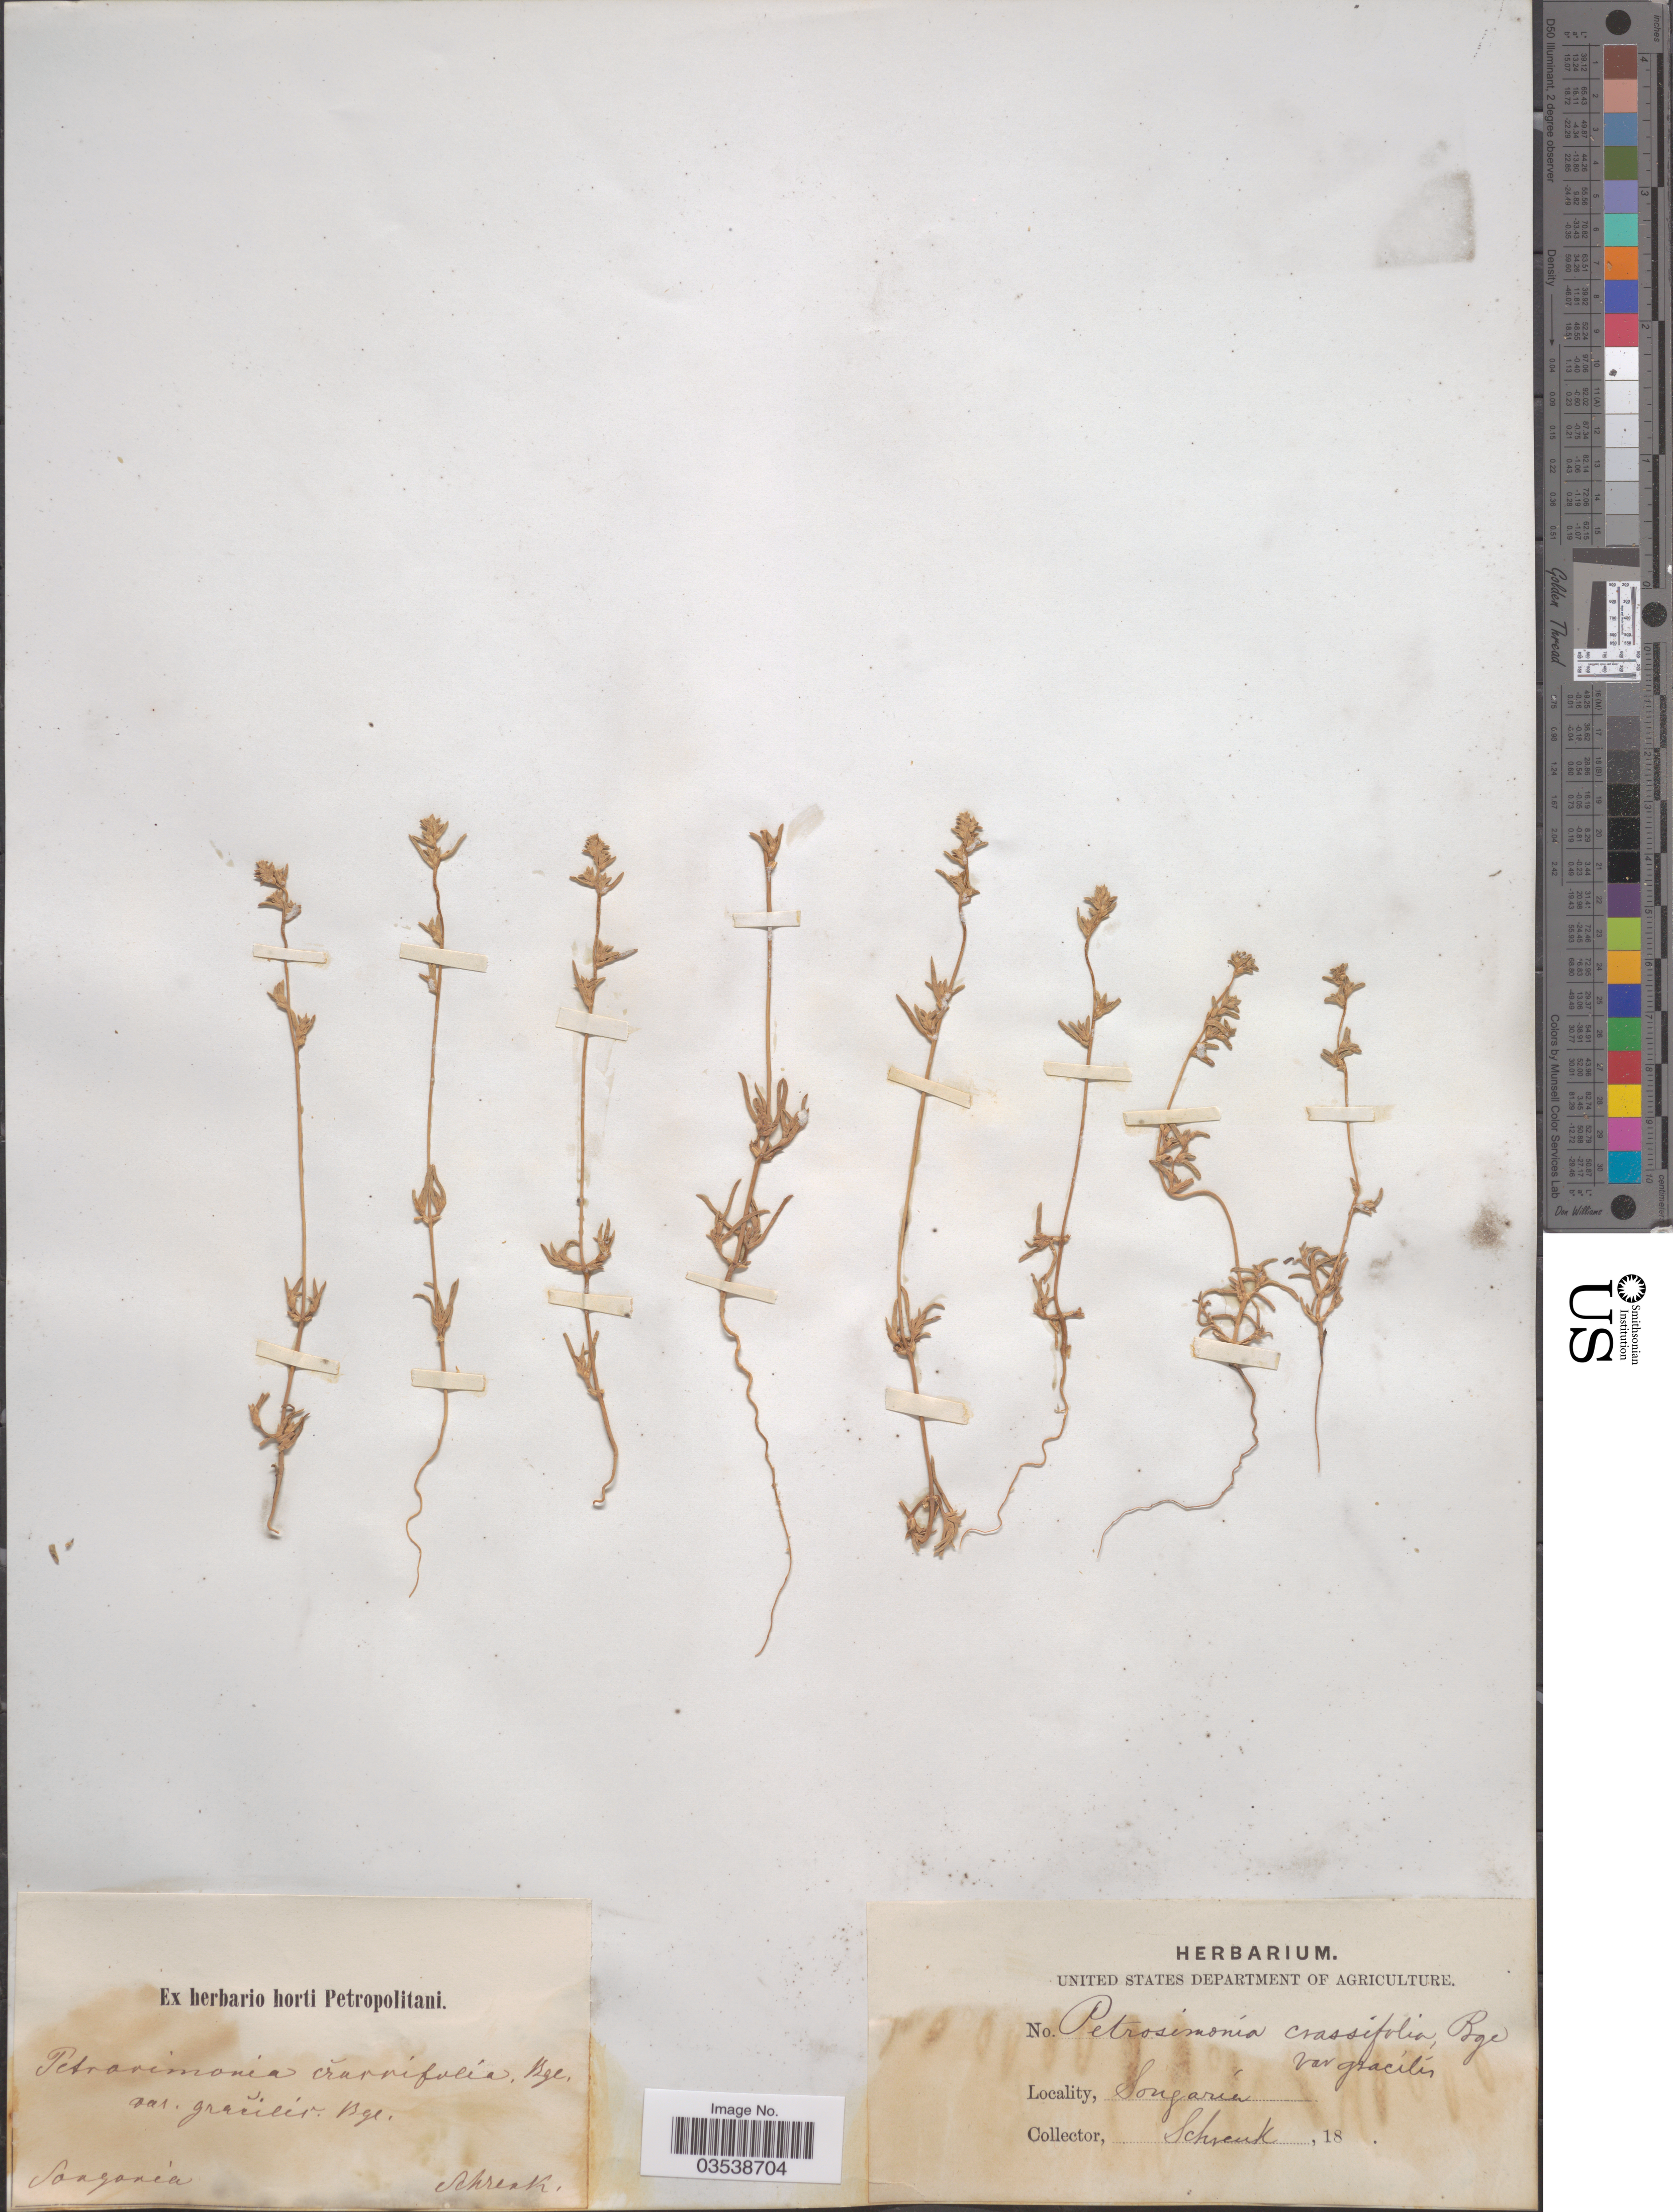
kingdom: Plantae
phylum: Tracheophyta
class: Magnoliopsida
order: Caryophyllales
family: Amaranthaceae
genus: Petrosimonia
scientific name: Petrosimonia crassifolia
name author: (Pall.) Bunge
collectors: A.G. Schrenk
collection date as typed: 18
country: Kazakhstan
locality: Songoria.